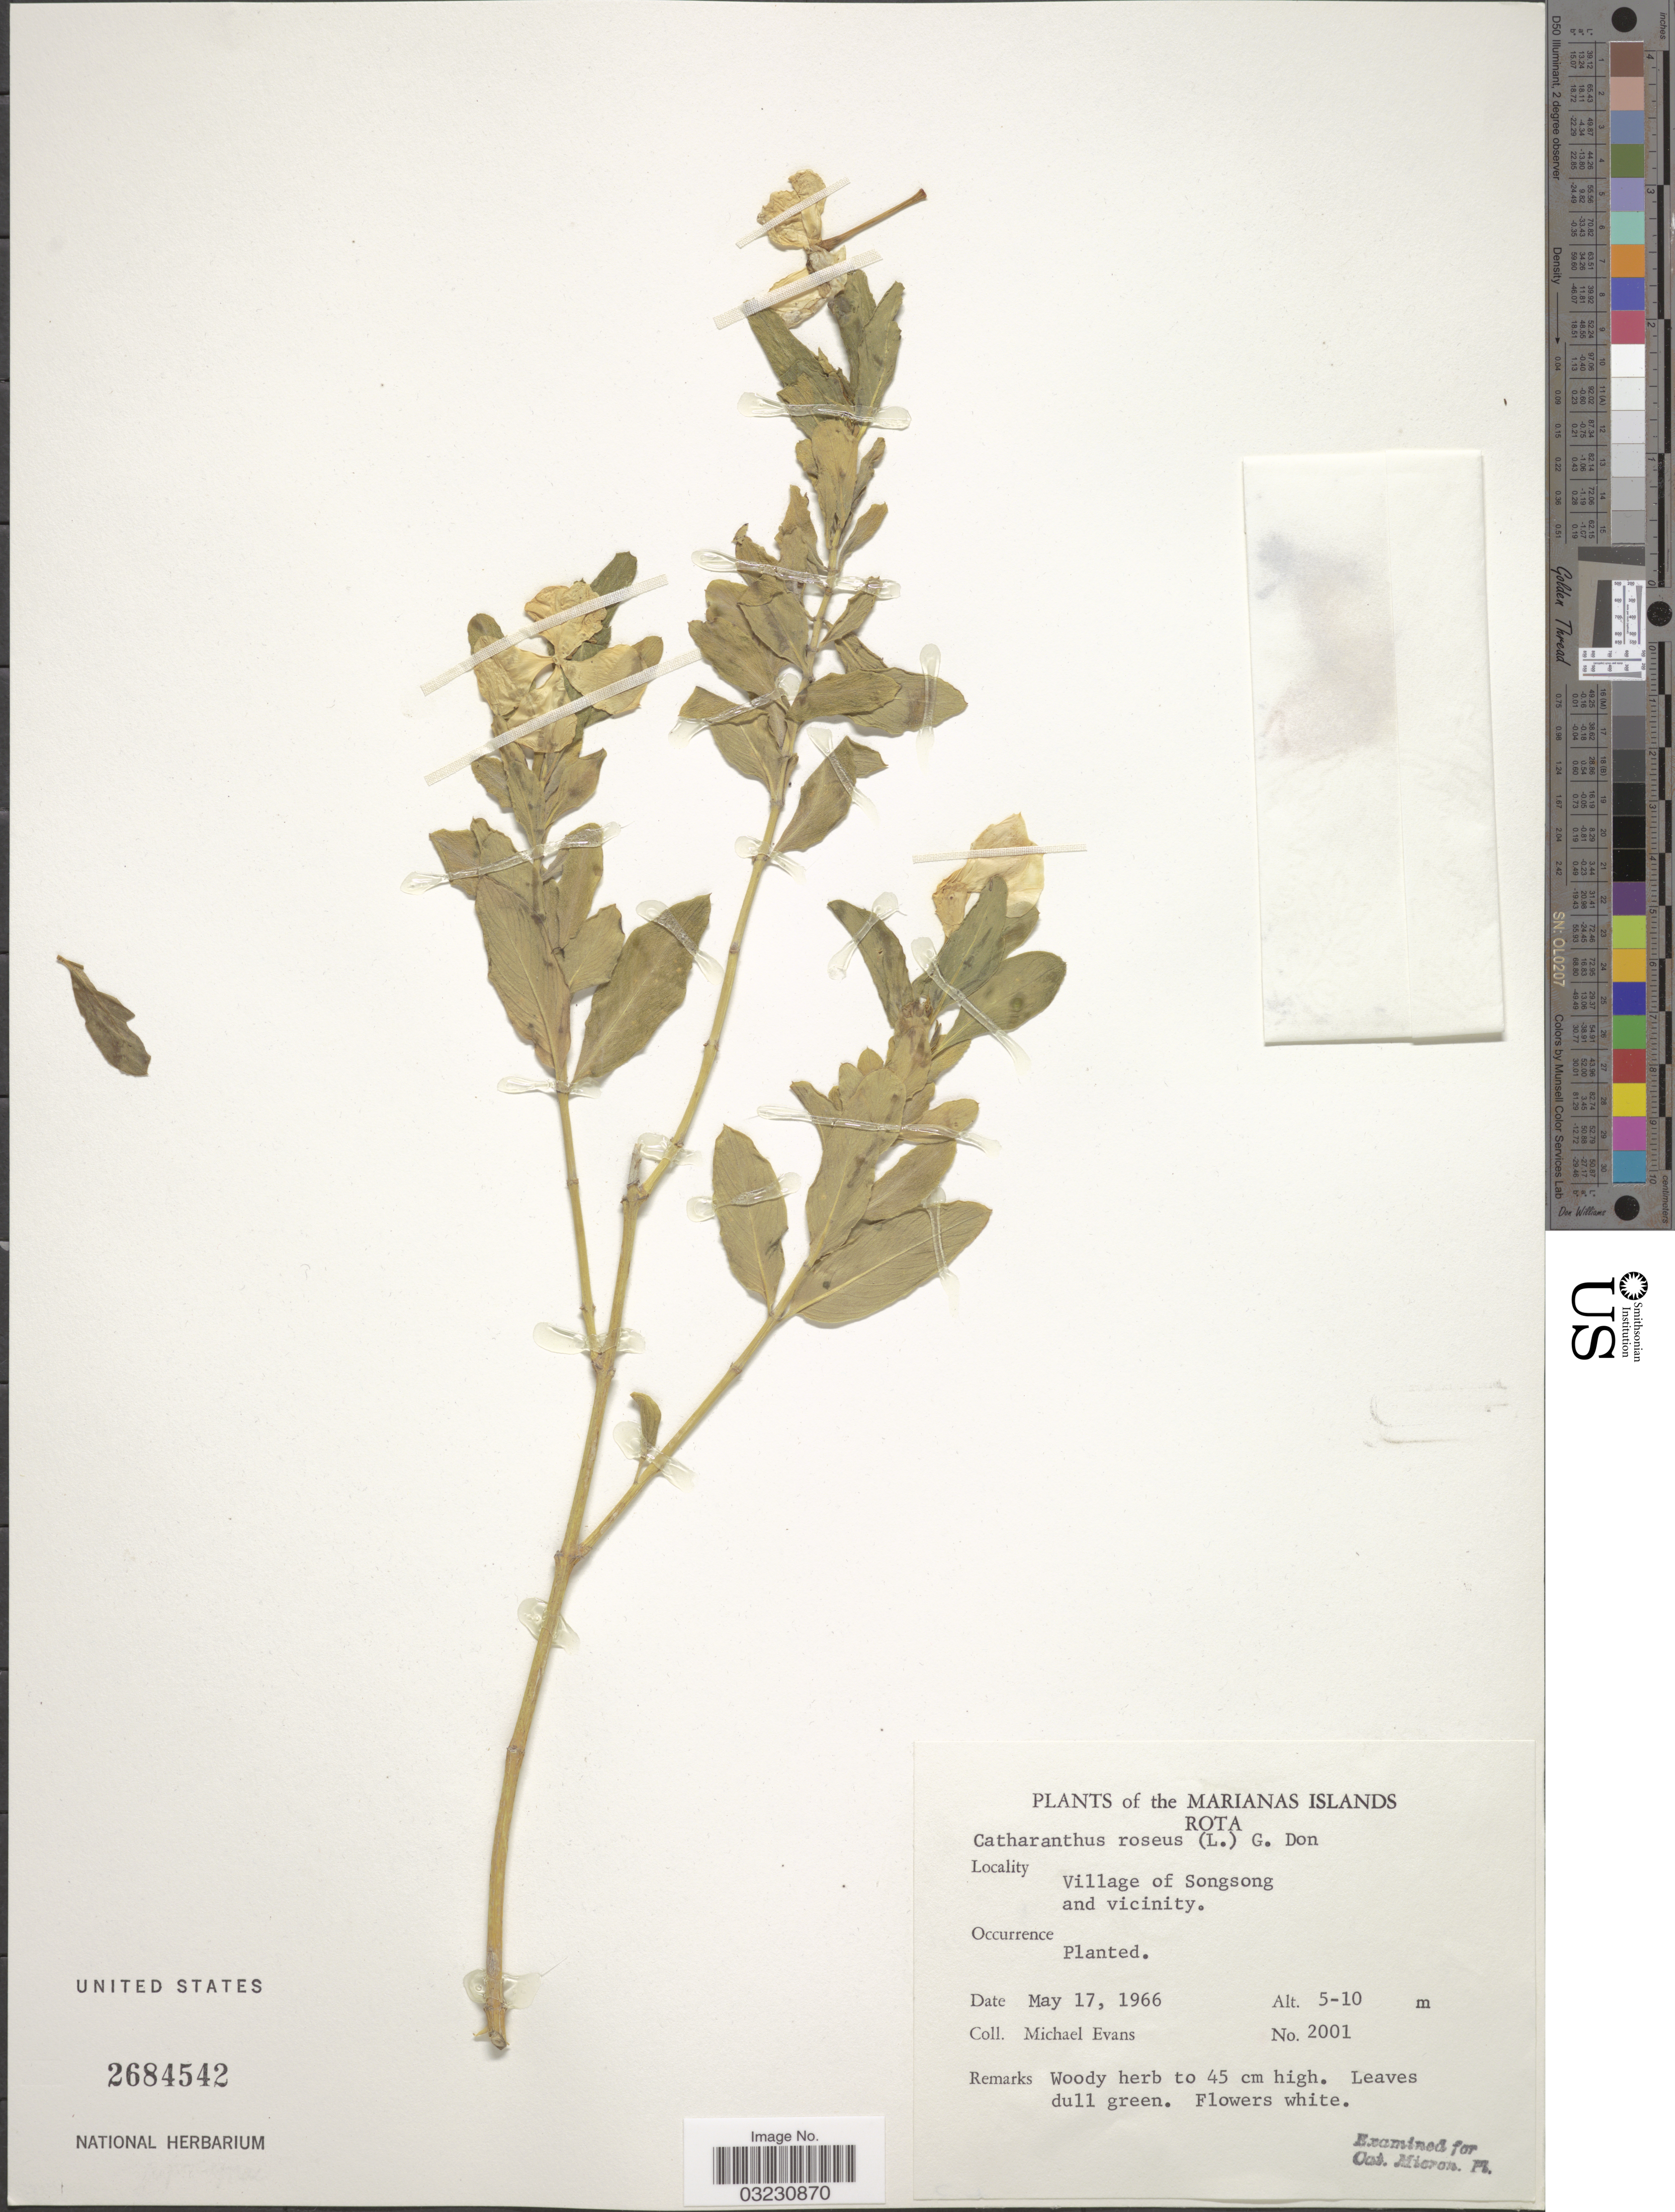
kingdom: Plantae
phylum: Tracheophyta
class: Magnoliopsida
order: Gentianales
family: Apocynaceae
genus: Catharanthus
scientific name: Catharanthus roseus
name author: (L.) G. Don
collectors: M. Evans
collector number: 2001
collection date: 1966-05-17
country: Northern Mariana Islands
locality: Marianas Islands. Rota. Village of Songsong and vicinity.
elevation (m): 5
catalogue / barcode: US 2684542